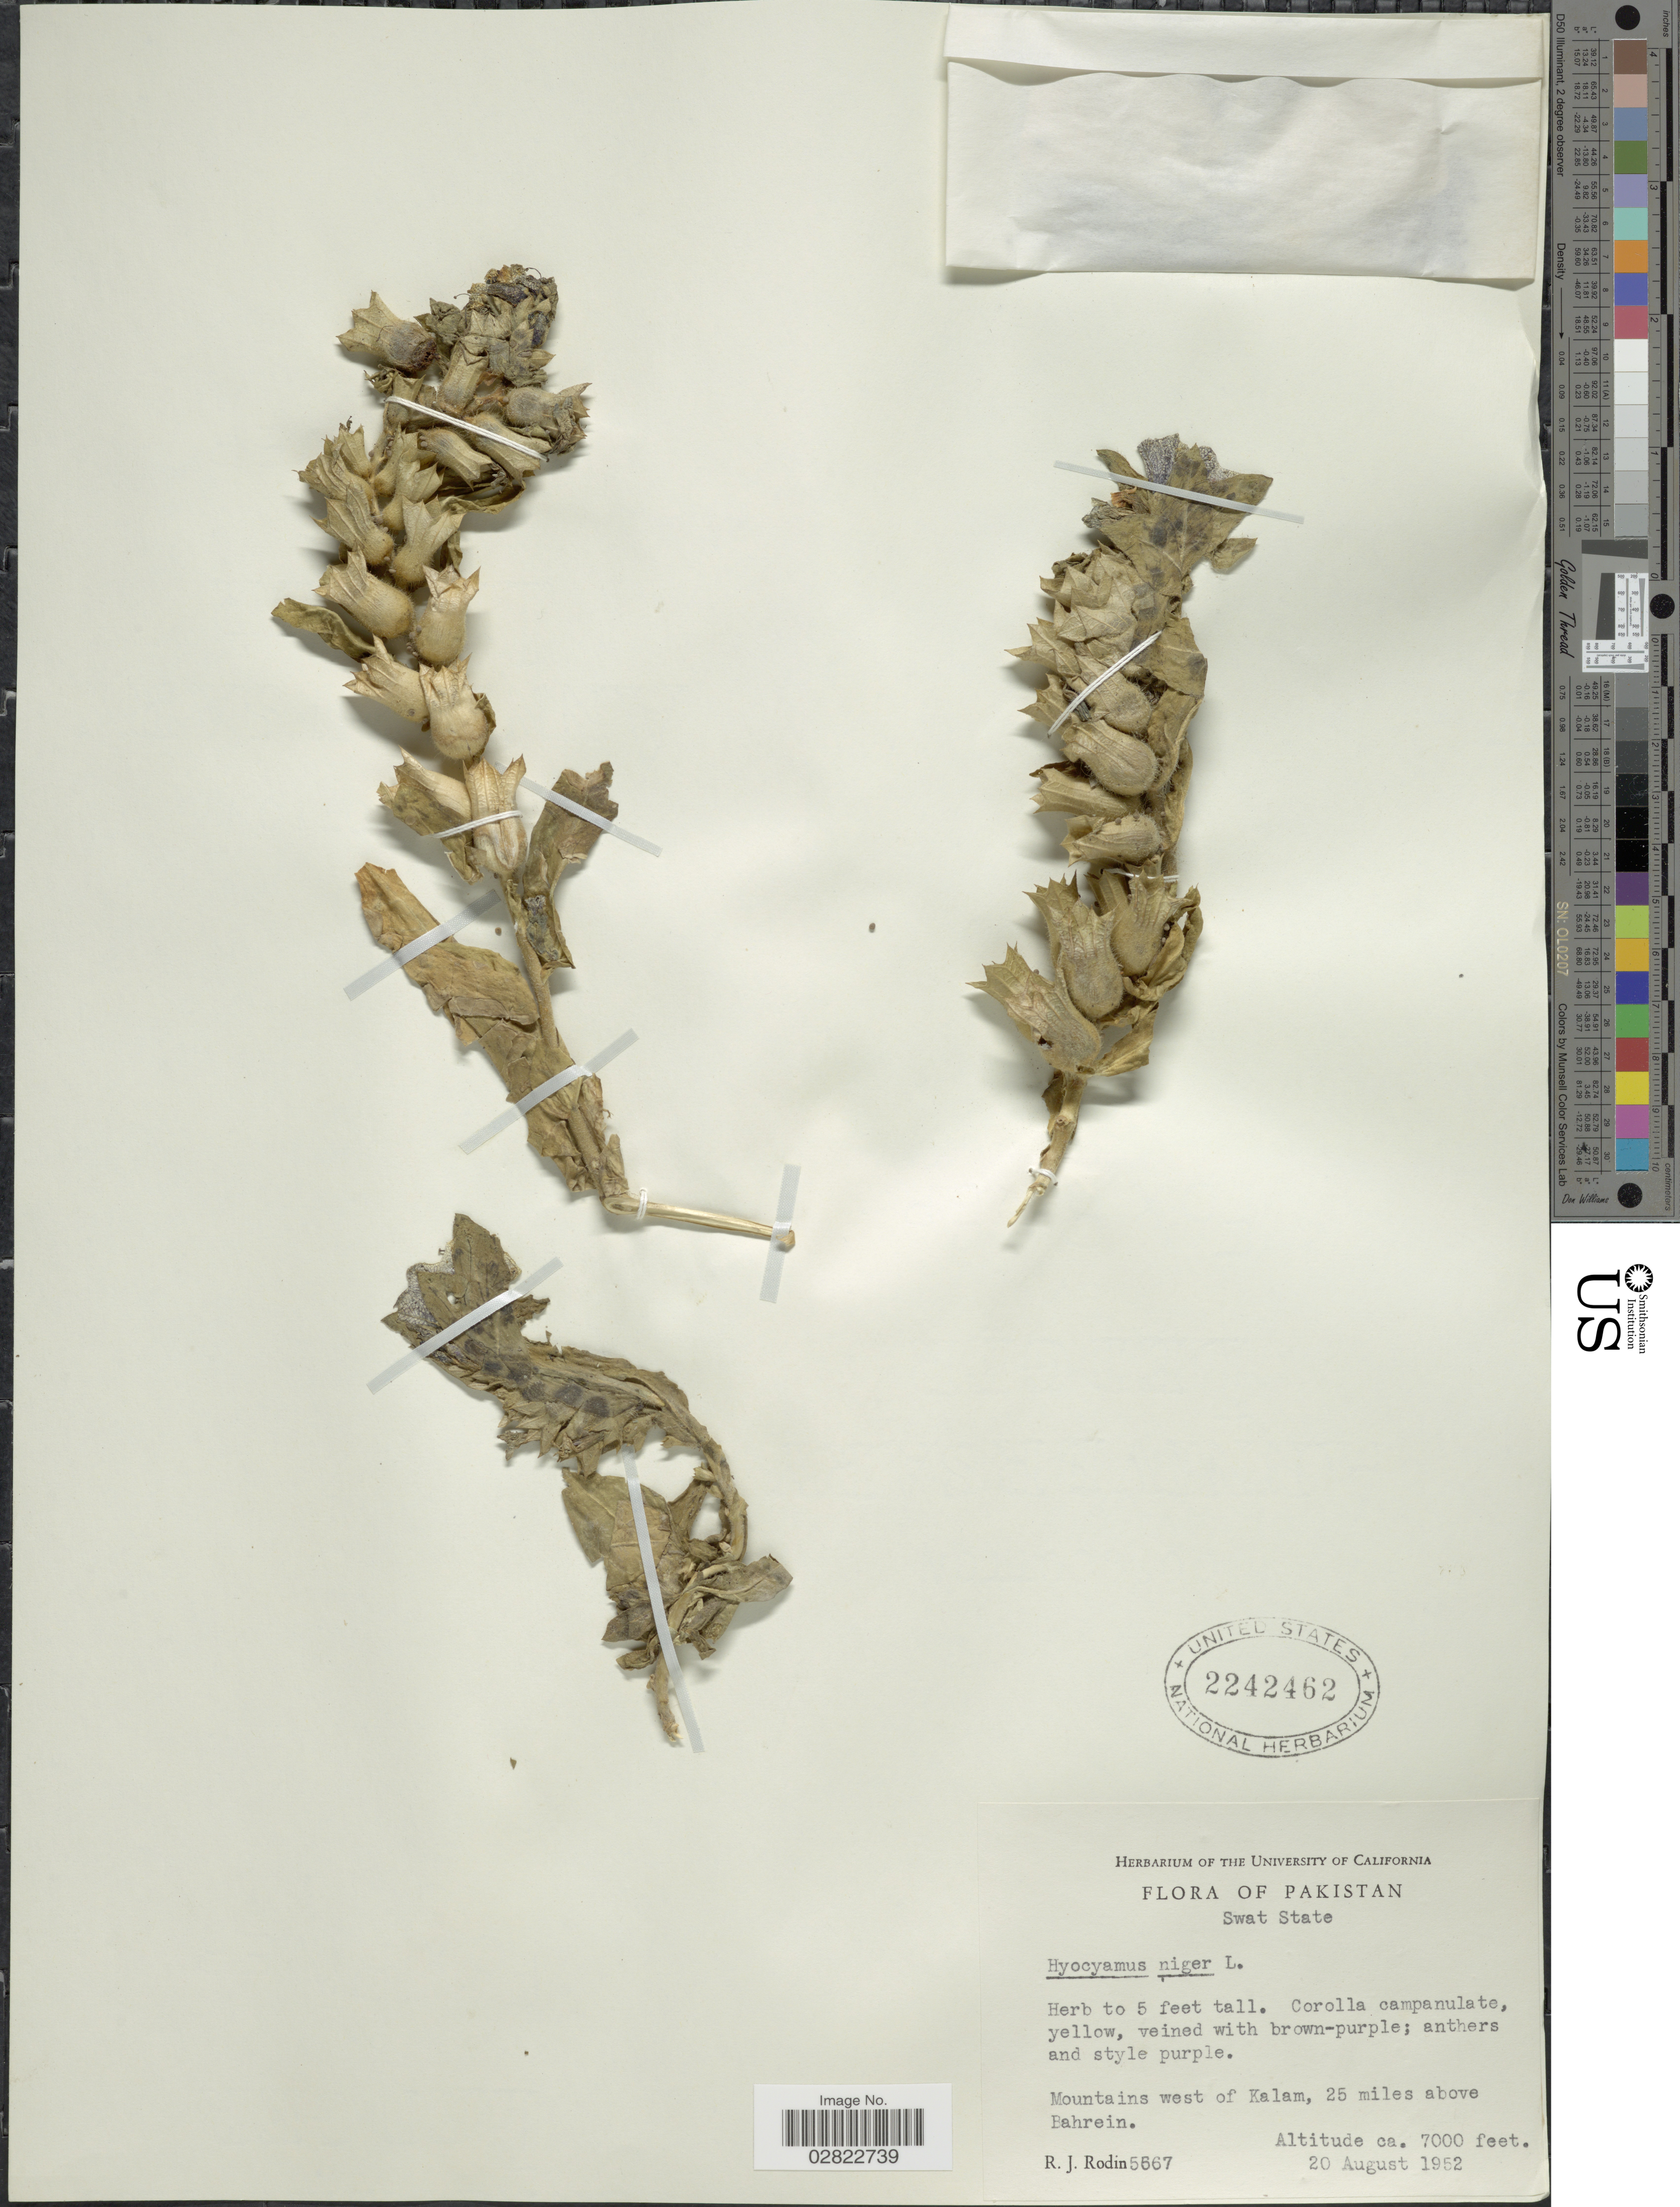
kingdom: Plantae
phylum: Tracheophyta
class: Magnoliopsida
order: Solanales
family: Solanaceae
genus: Hyoscyamus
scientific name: Hyoscyamus niger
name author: L.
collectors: R. J. Rodin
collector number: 5667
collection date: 1952-08-20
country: Pakistan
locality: Swat State, Mountains west of Kalam, 25 miles above Bahrein.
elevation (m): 2134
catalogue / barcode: US 2242462